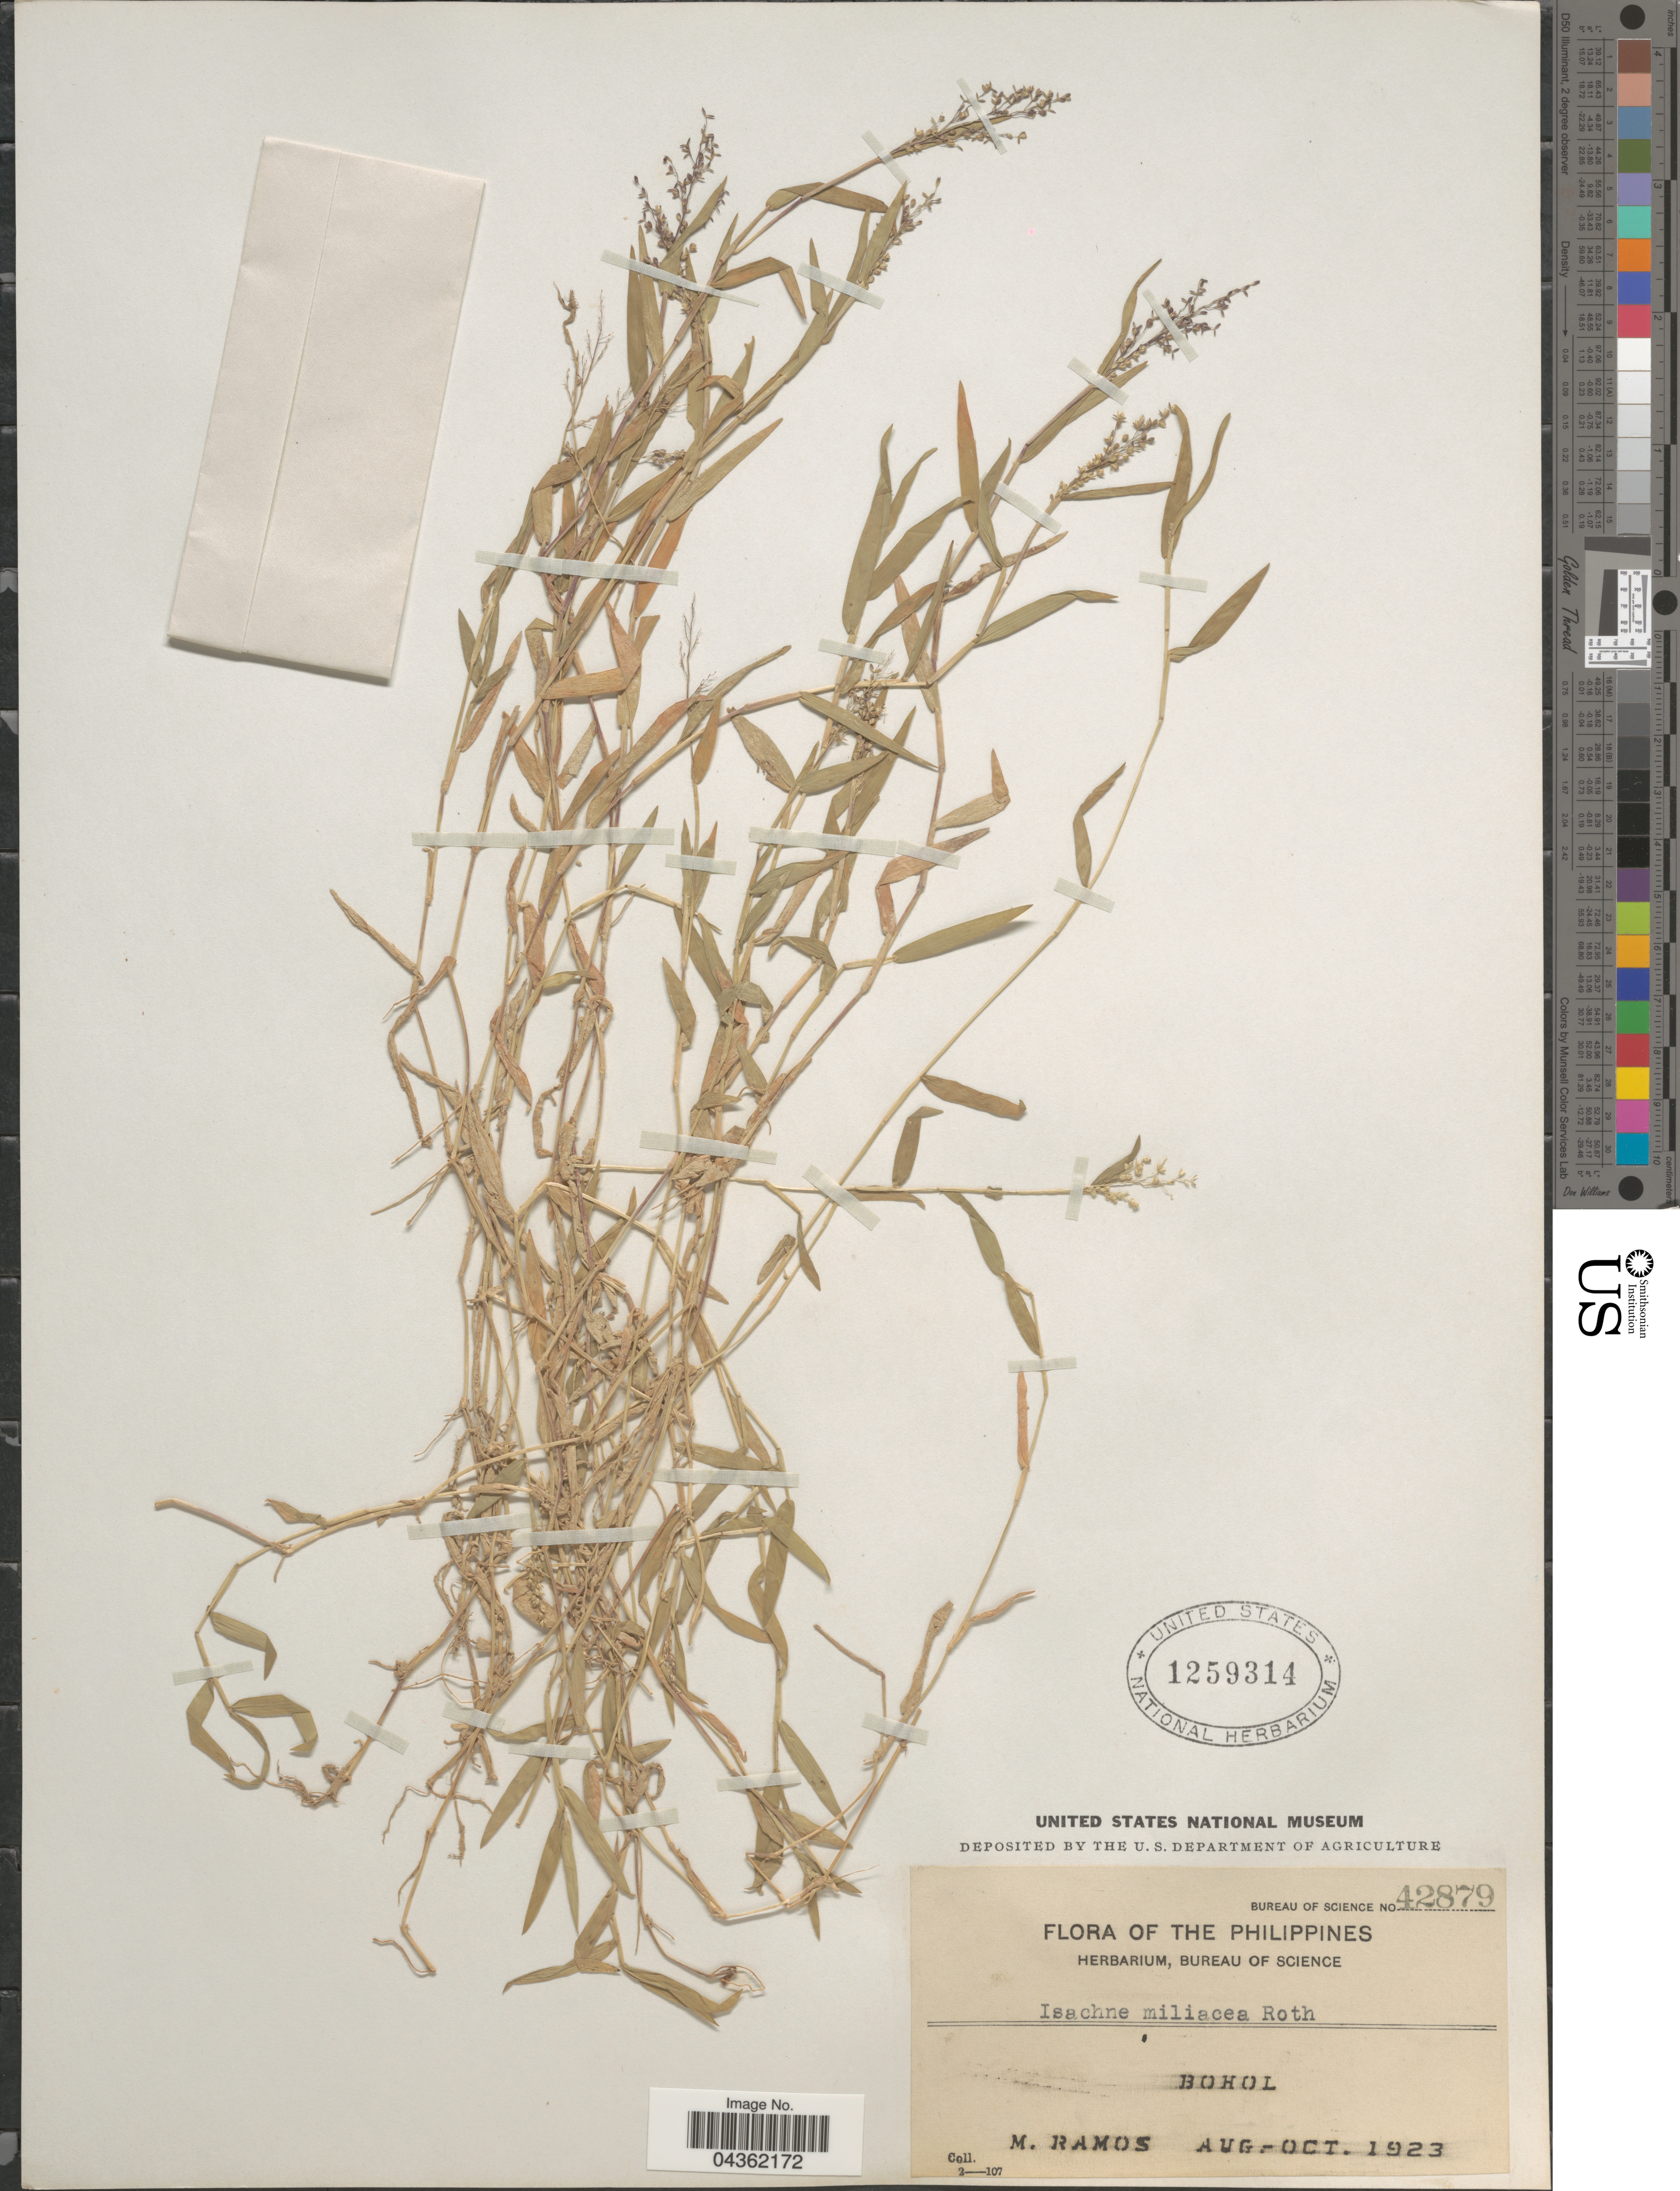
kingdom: Plantae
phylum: Tracheophyta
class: Liliopsida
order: Poales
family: Poaceae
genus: Isachne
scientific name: Isachne minutula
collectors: M. Ramos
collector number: Bureau of Science 42879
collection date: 1923-08/1923-10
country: Philippines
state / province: Central Visayas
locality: Bohol.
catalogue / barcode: US 1259314